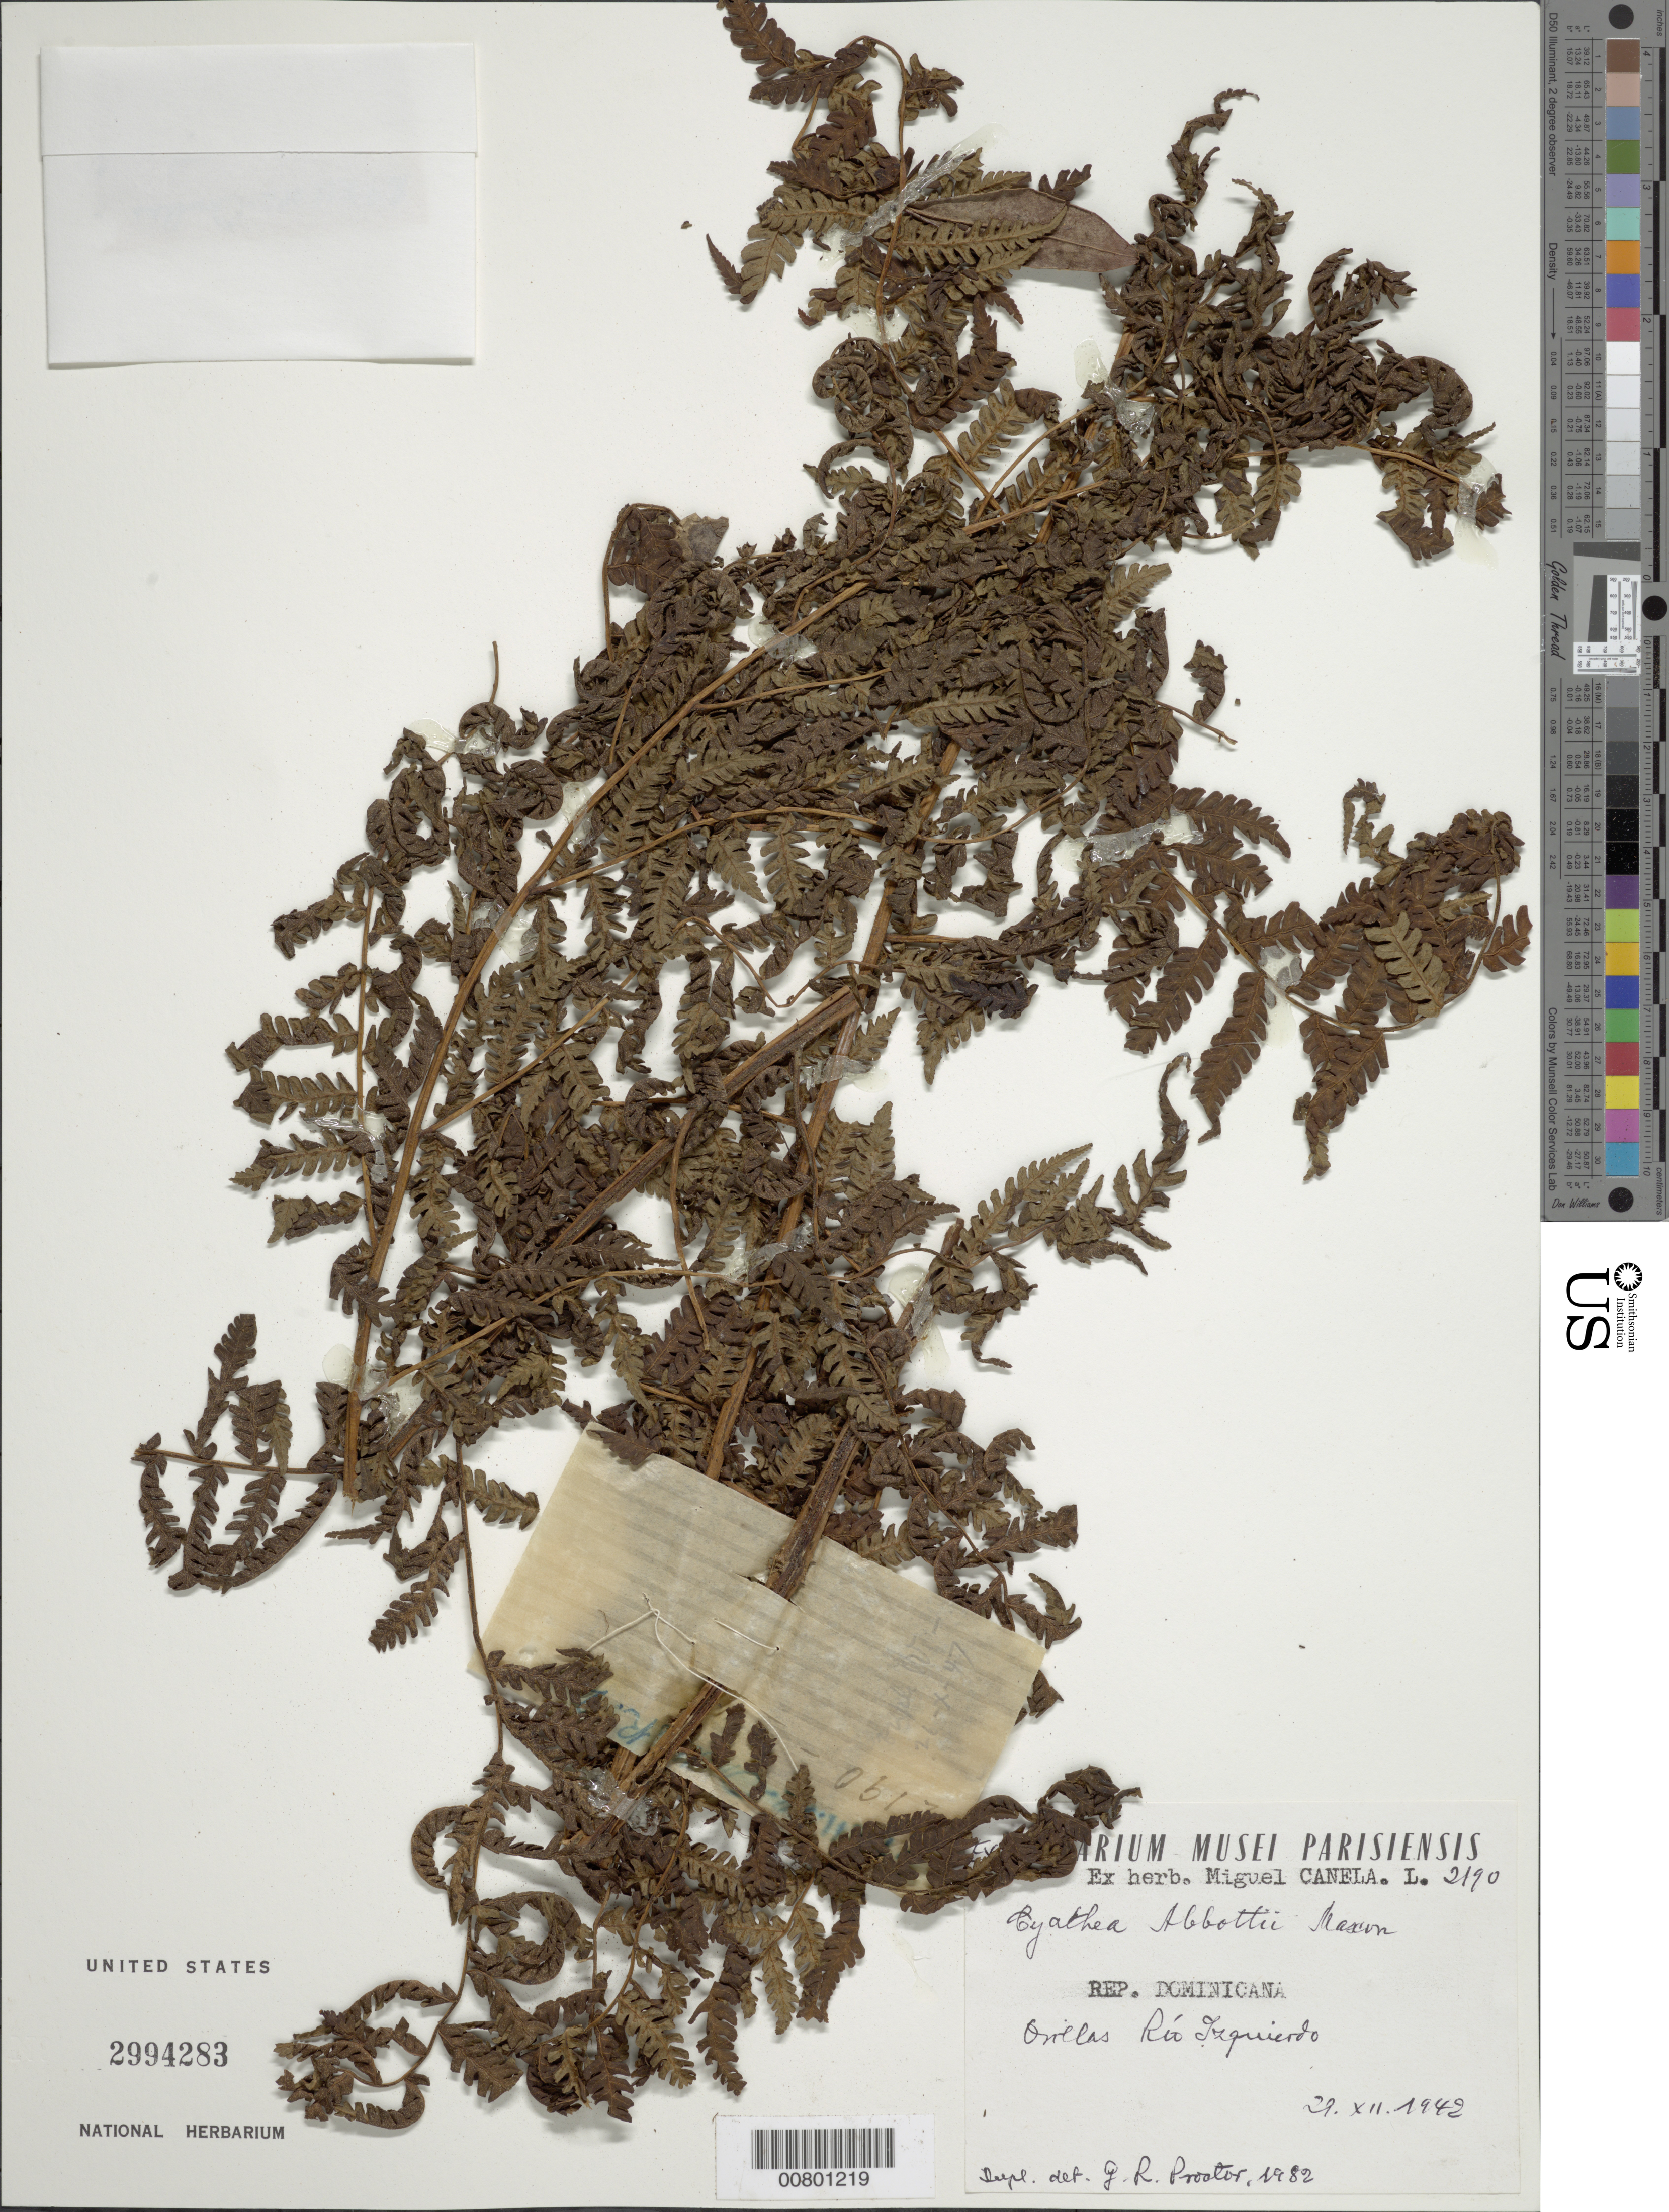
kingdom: Plantae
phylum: Tracheophyta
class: Polypodiopsida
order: Cyatheales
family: Cyatheaceae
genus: Alsophila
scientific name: Alsophila abbottii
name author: (Maxon) R.M. Tryon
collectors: M. Canela Lazaro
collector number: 2190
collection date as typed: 29 Dec 1942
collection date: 1942-12-29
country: Dominican Republic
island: Hispaniola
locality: Río Izquierdo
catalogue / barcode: US 2994283